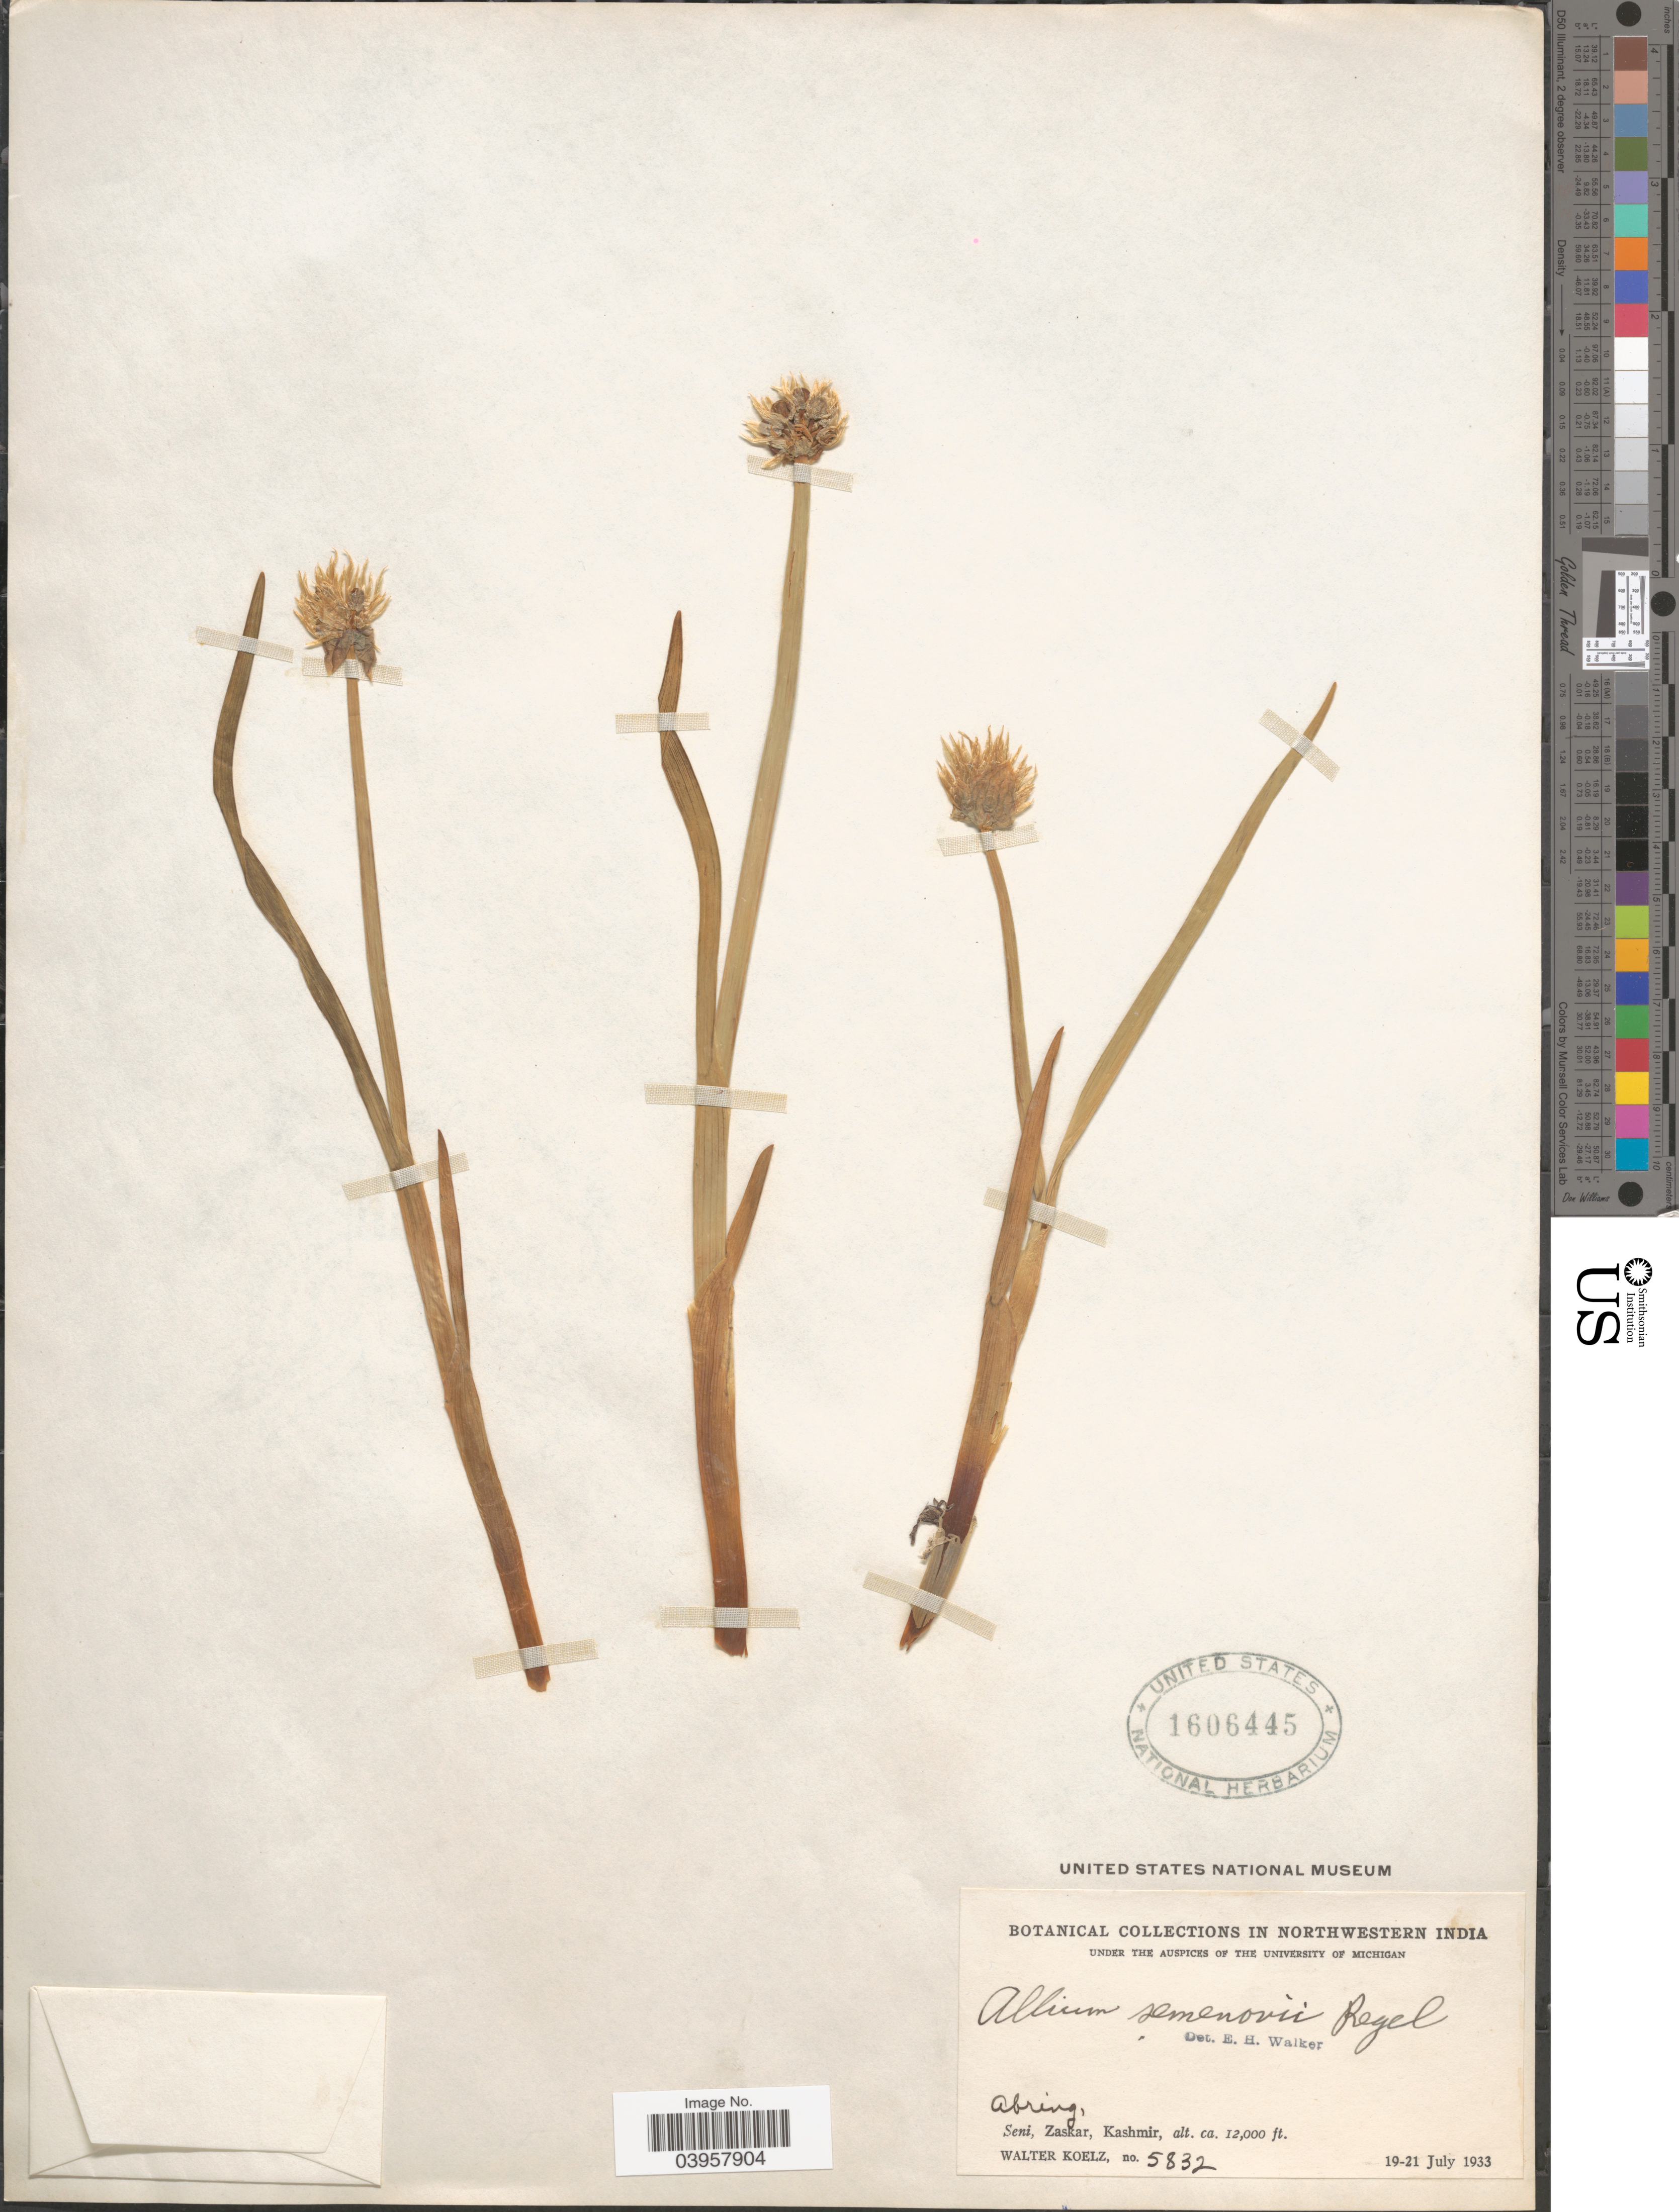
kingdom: Plantae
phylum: Tracheophyta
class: Liliopsida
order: Asparagales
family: Amaryllidaceae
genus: Allium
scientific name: Allium semenovii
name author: Regel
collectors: W. N. Koelz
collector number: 5832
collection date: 1933-07-19/1933-07-21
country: India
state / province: Jammu and Kashmir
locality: Northwestern India. Abring, Seni, Zaskar, Kashmir.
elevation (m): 3658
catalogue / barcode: US 1606445